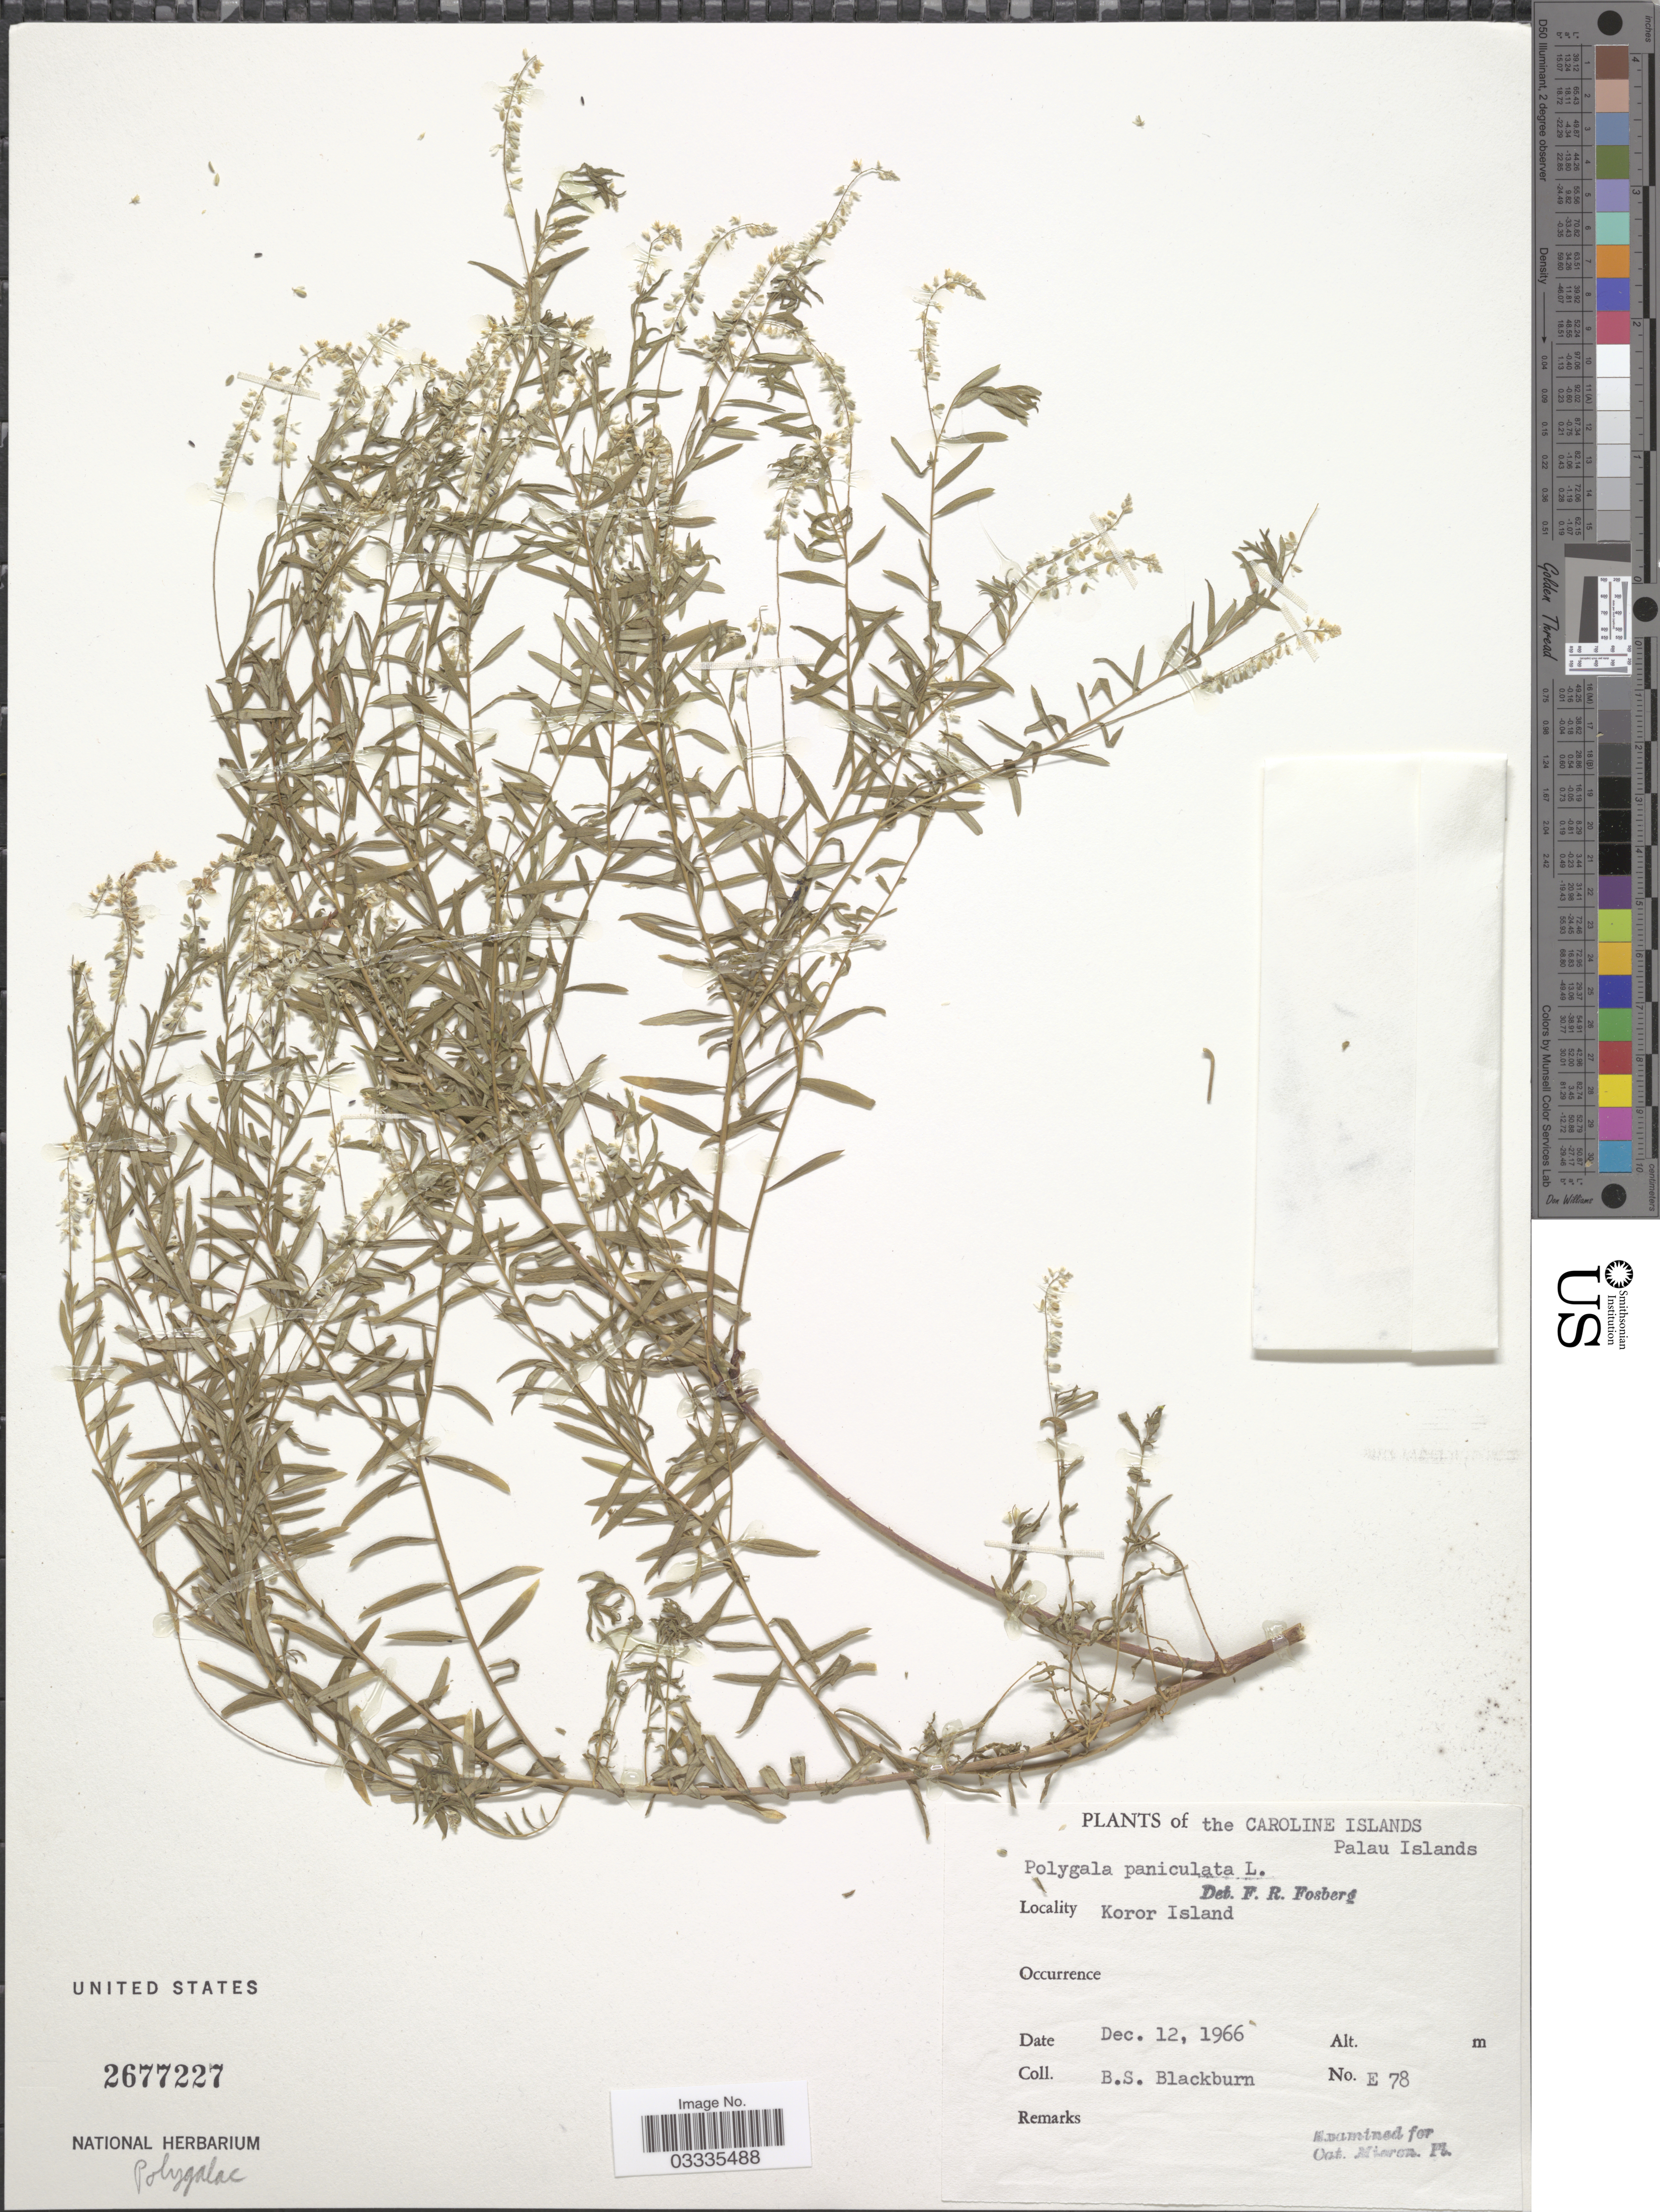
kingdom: Plantae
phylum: Tracheophyta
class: Magnoliopsida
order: Fabales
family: Polygalaceae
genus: Polygala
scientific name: Polygala paniculata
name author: L.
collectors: B. S. Blackburn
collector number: E78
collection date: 1966-12-12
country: Palau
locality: The Caroline Islands. Palau Islands. Koror Island.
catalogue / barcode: US 2677227